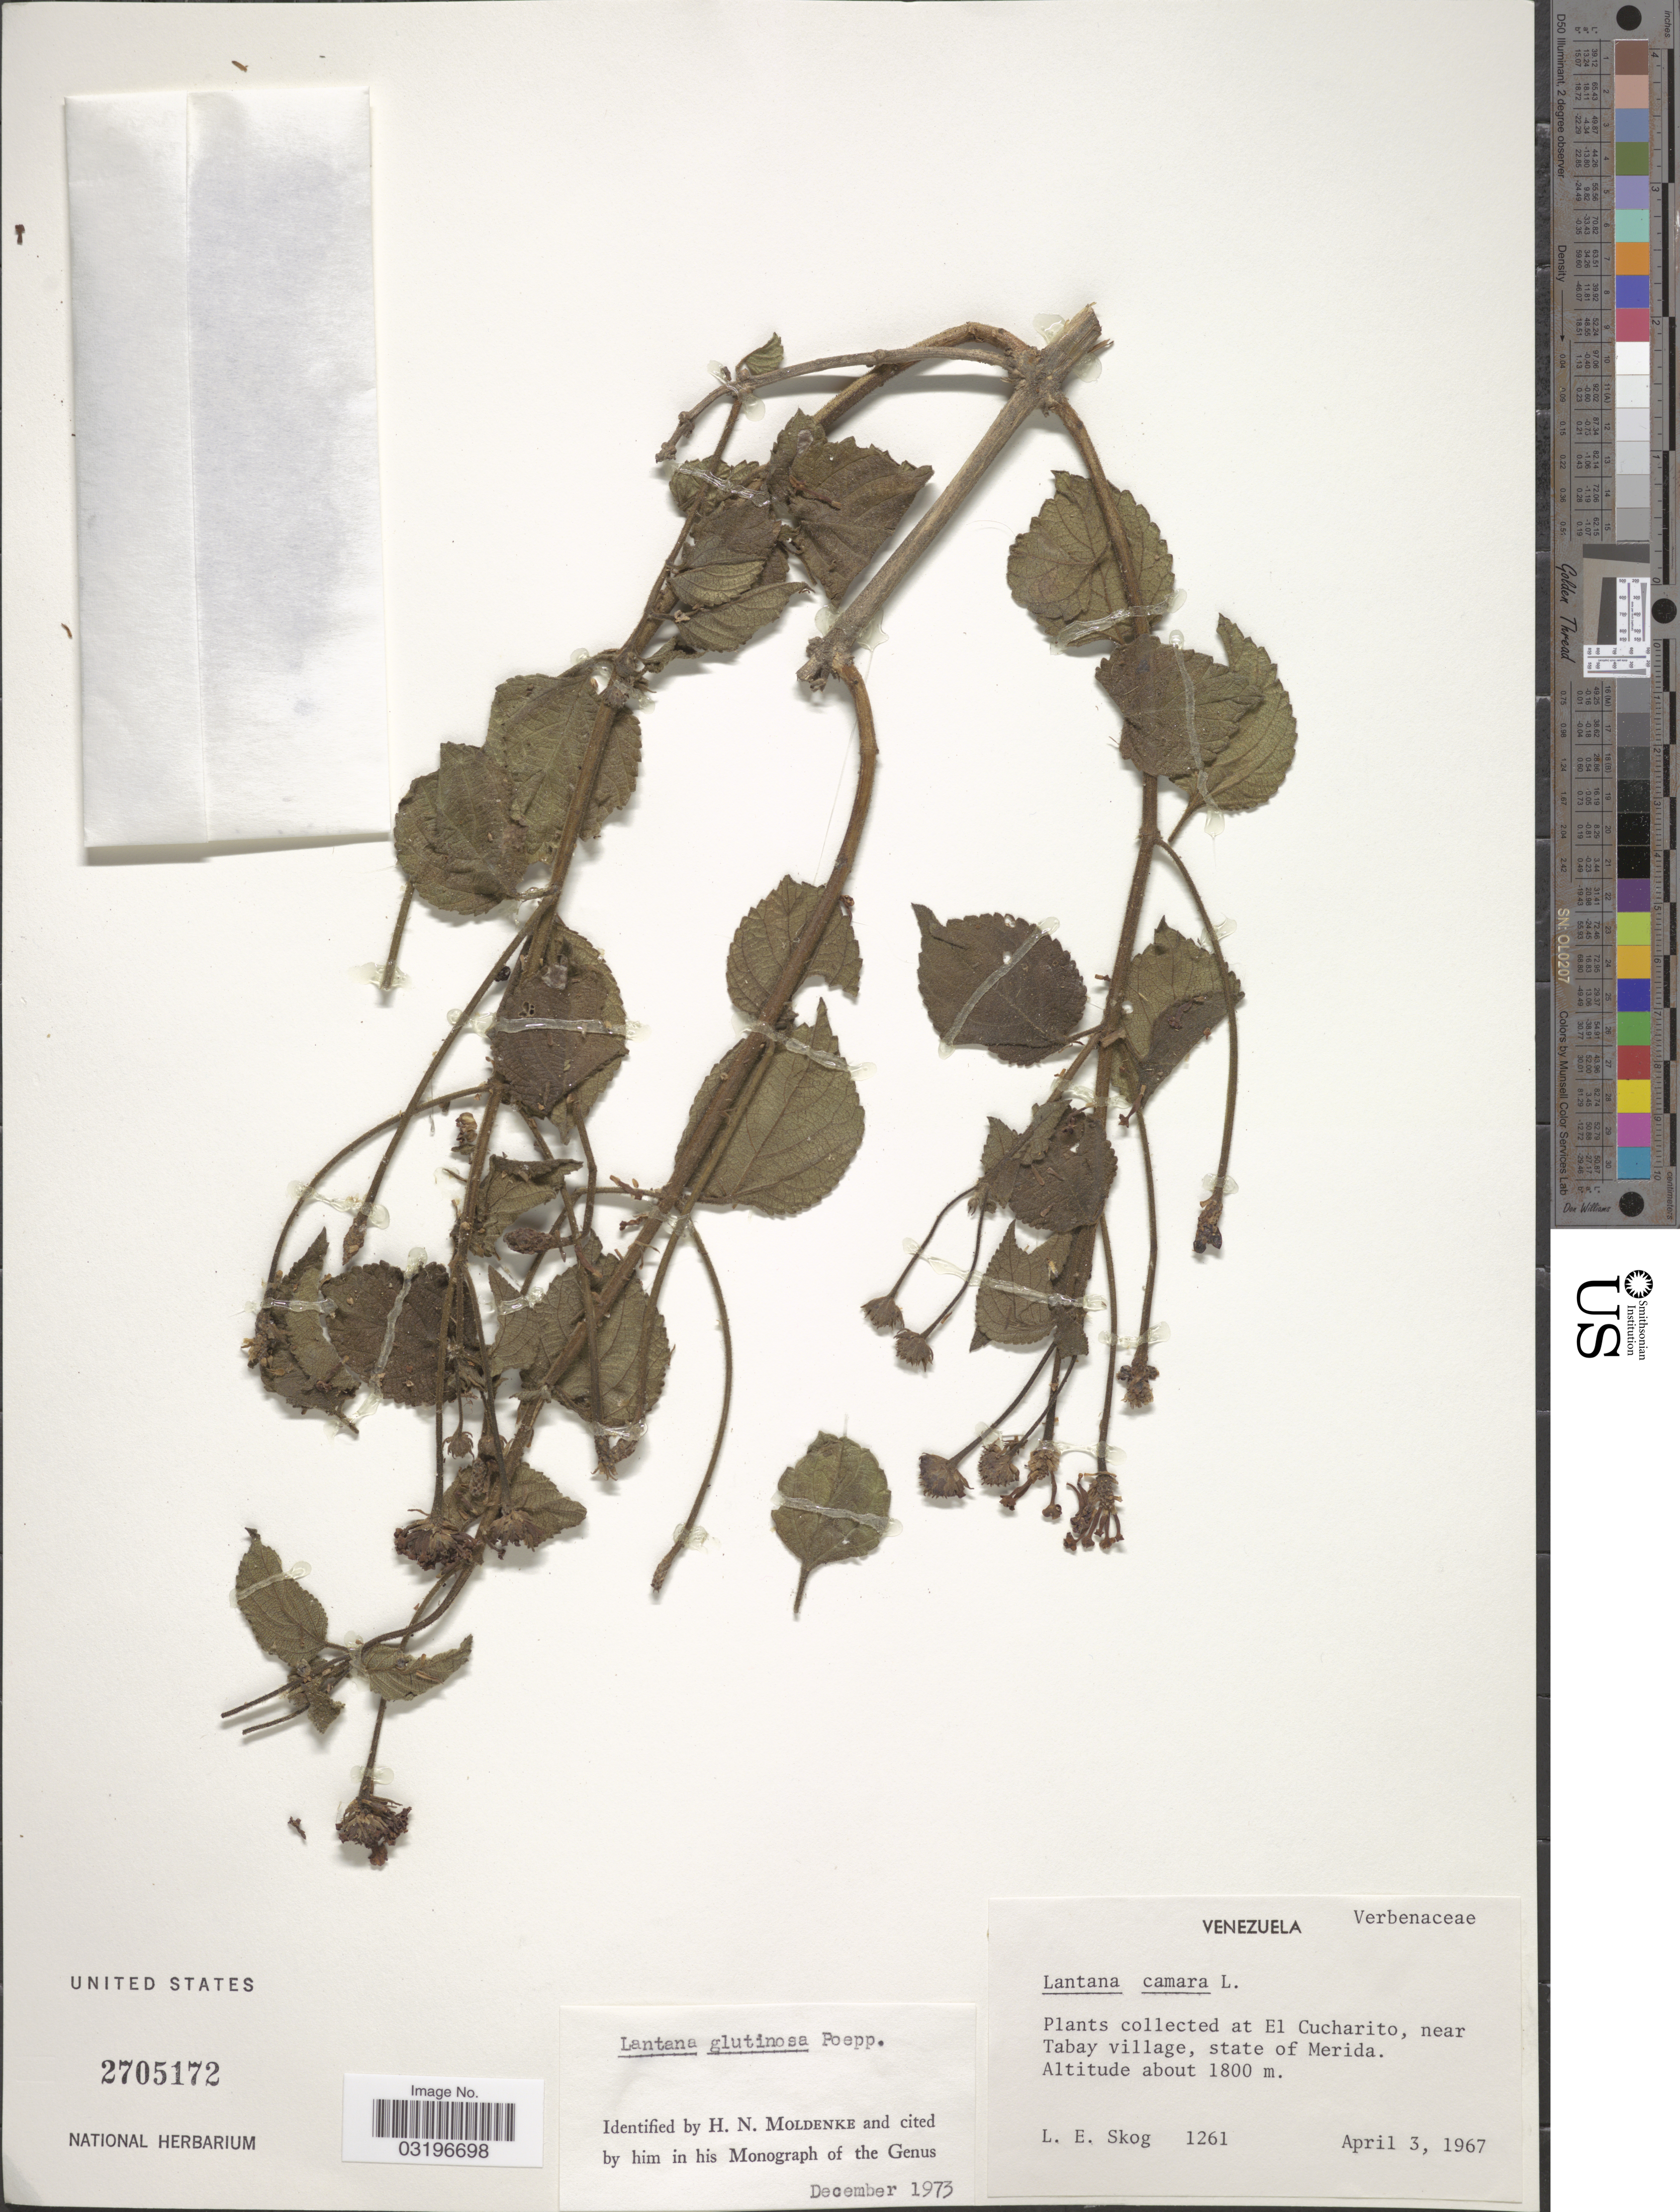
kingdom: Plantae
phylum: Tracheophyta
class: Magnoliopsida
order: Lamiales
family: Verbenaceae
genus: Lantana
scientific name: Lantana glutinosa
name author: Poepp.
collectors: L. E. Skog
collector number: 1261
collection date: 1967-04-03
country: Venezuela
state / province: Mérida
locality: El Cucharito, near Tabay village.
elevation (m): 1800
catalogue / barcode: US 2705172